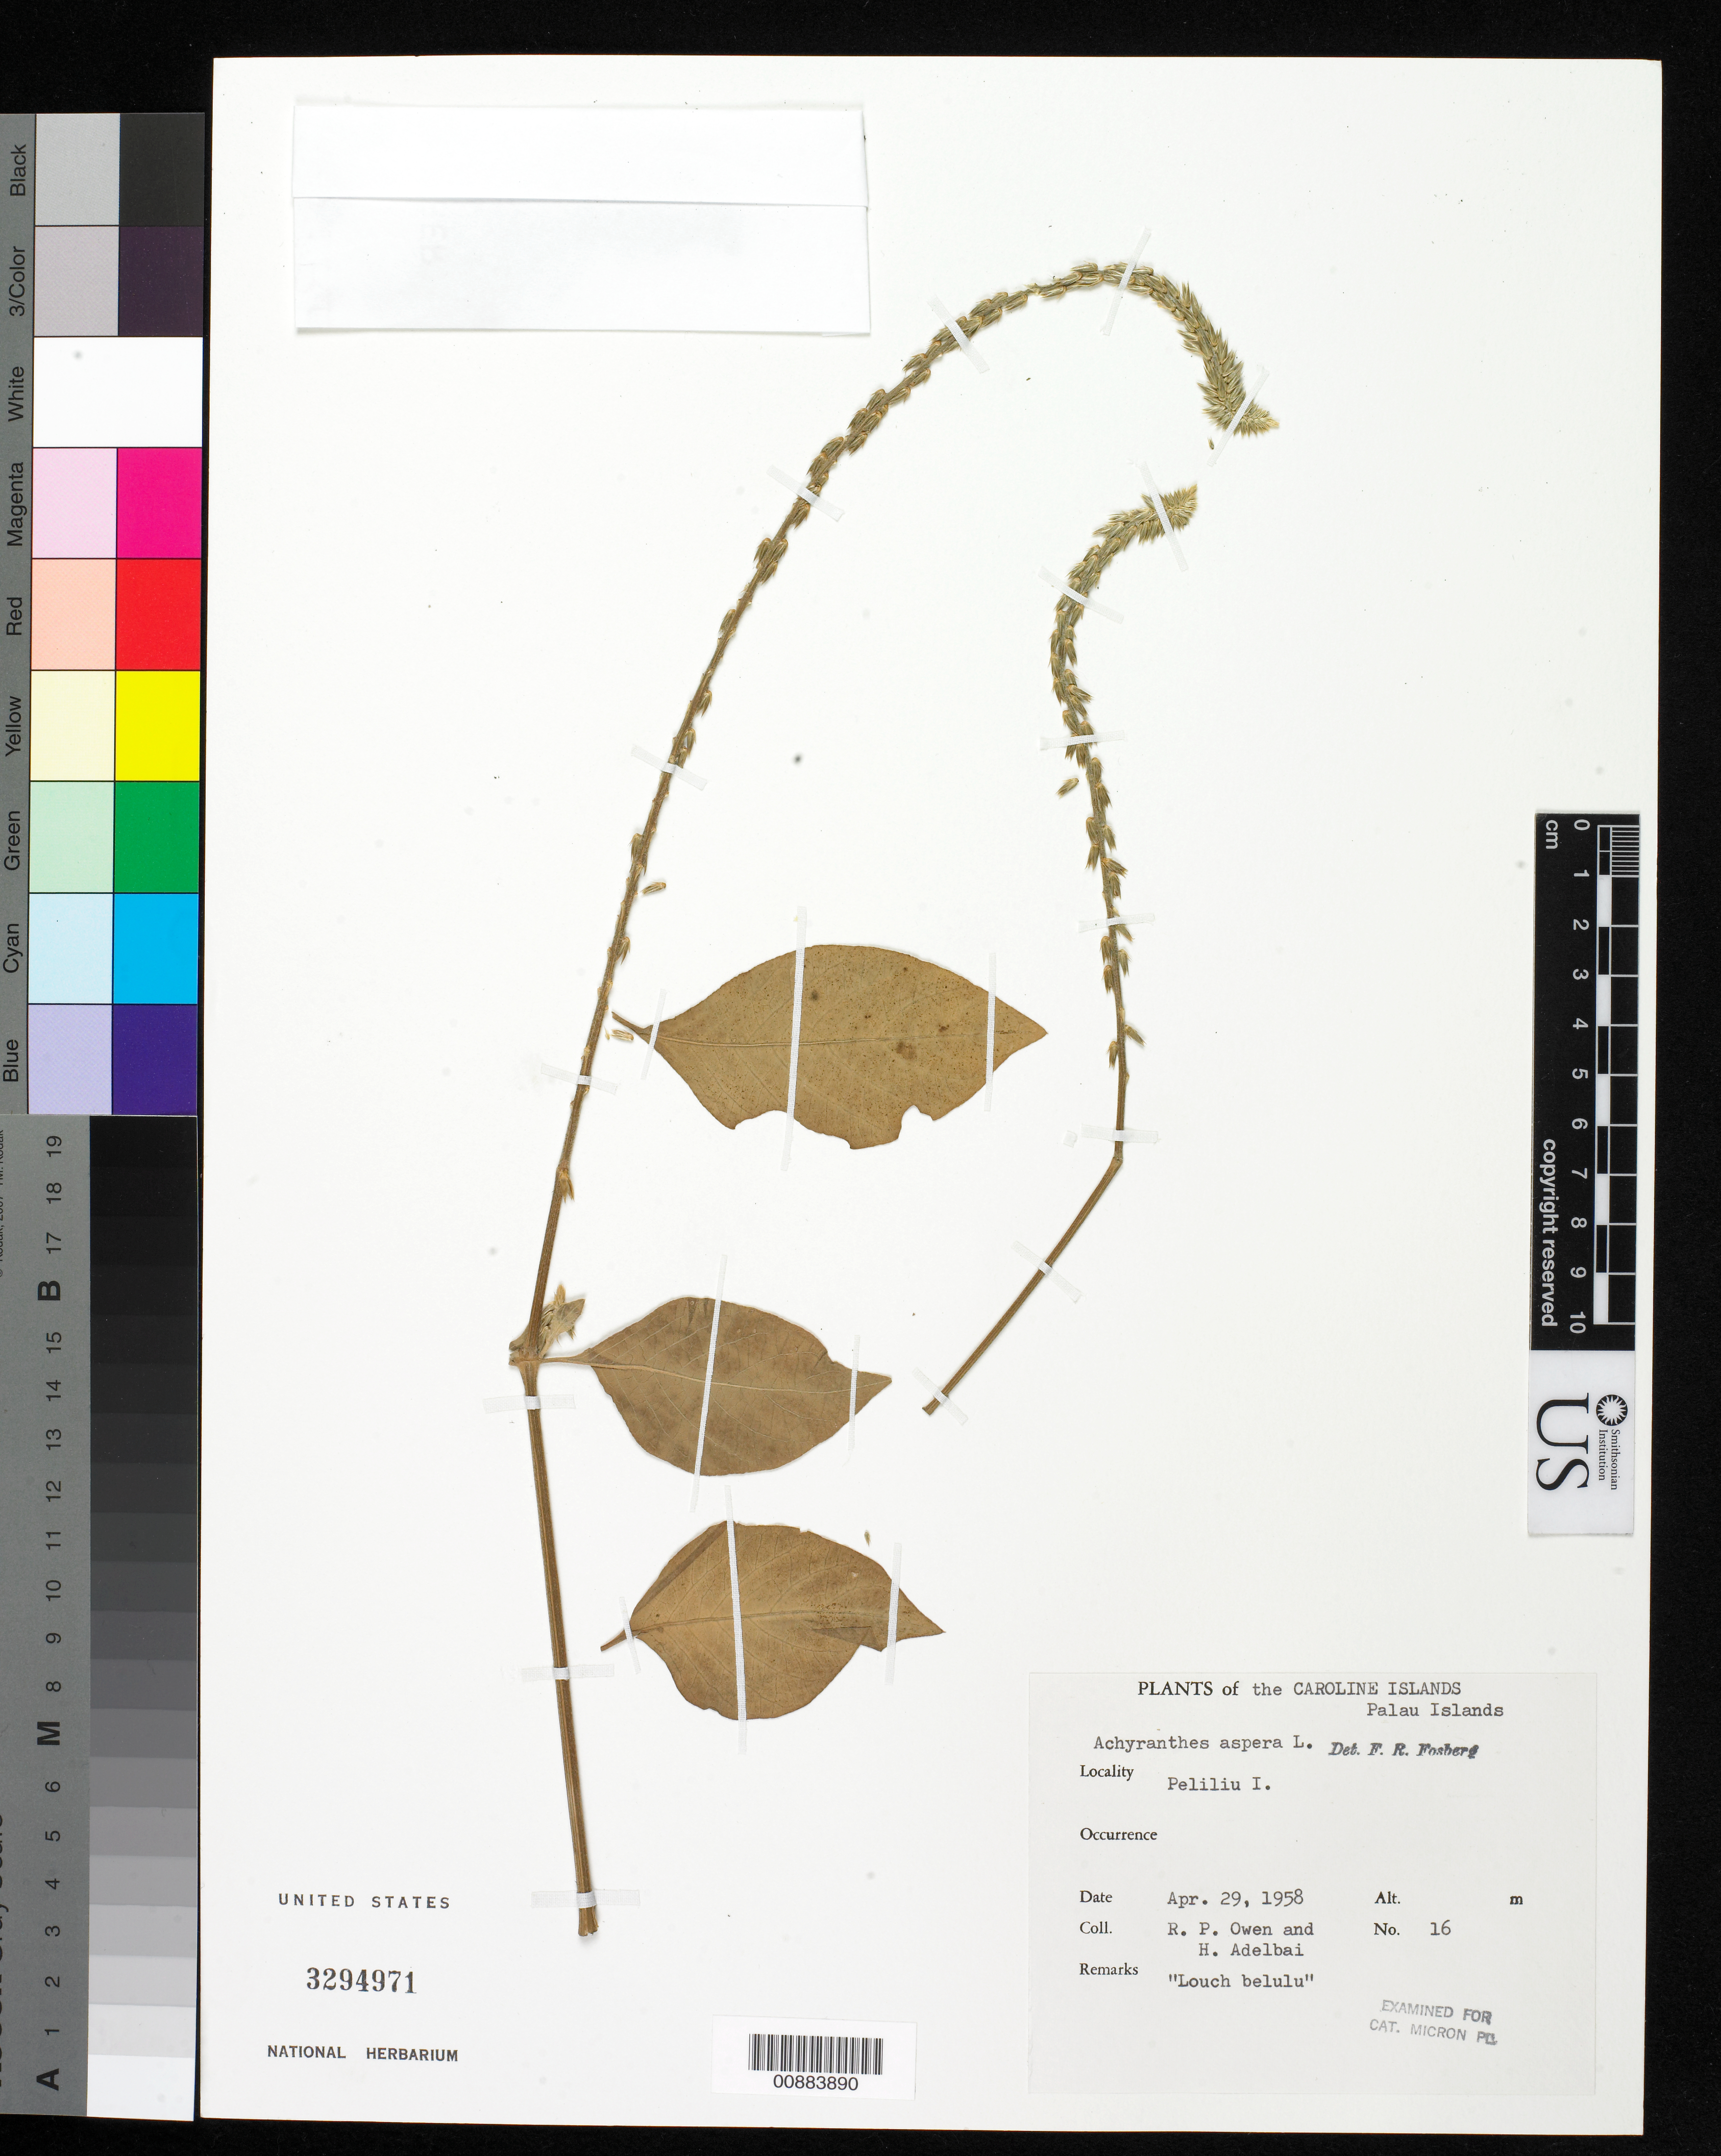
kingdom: Plantae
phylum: Tracheophyta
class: Magnoliopsida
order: Caryophyllales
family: Amaranthaceae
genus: Achyranthes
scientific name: Achyranthes aspera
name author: L.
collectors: R. Owen & H. Adelbai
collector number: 16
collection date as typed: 29 Apr 1958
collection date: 1958-04-29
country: Palau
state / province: Peleliu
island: Beliliou [Peleliu]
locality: Peliliu Island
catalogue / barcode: US 3294971